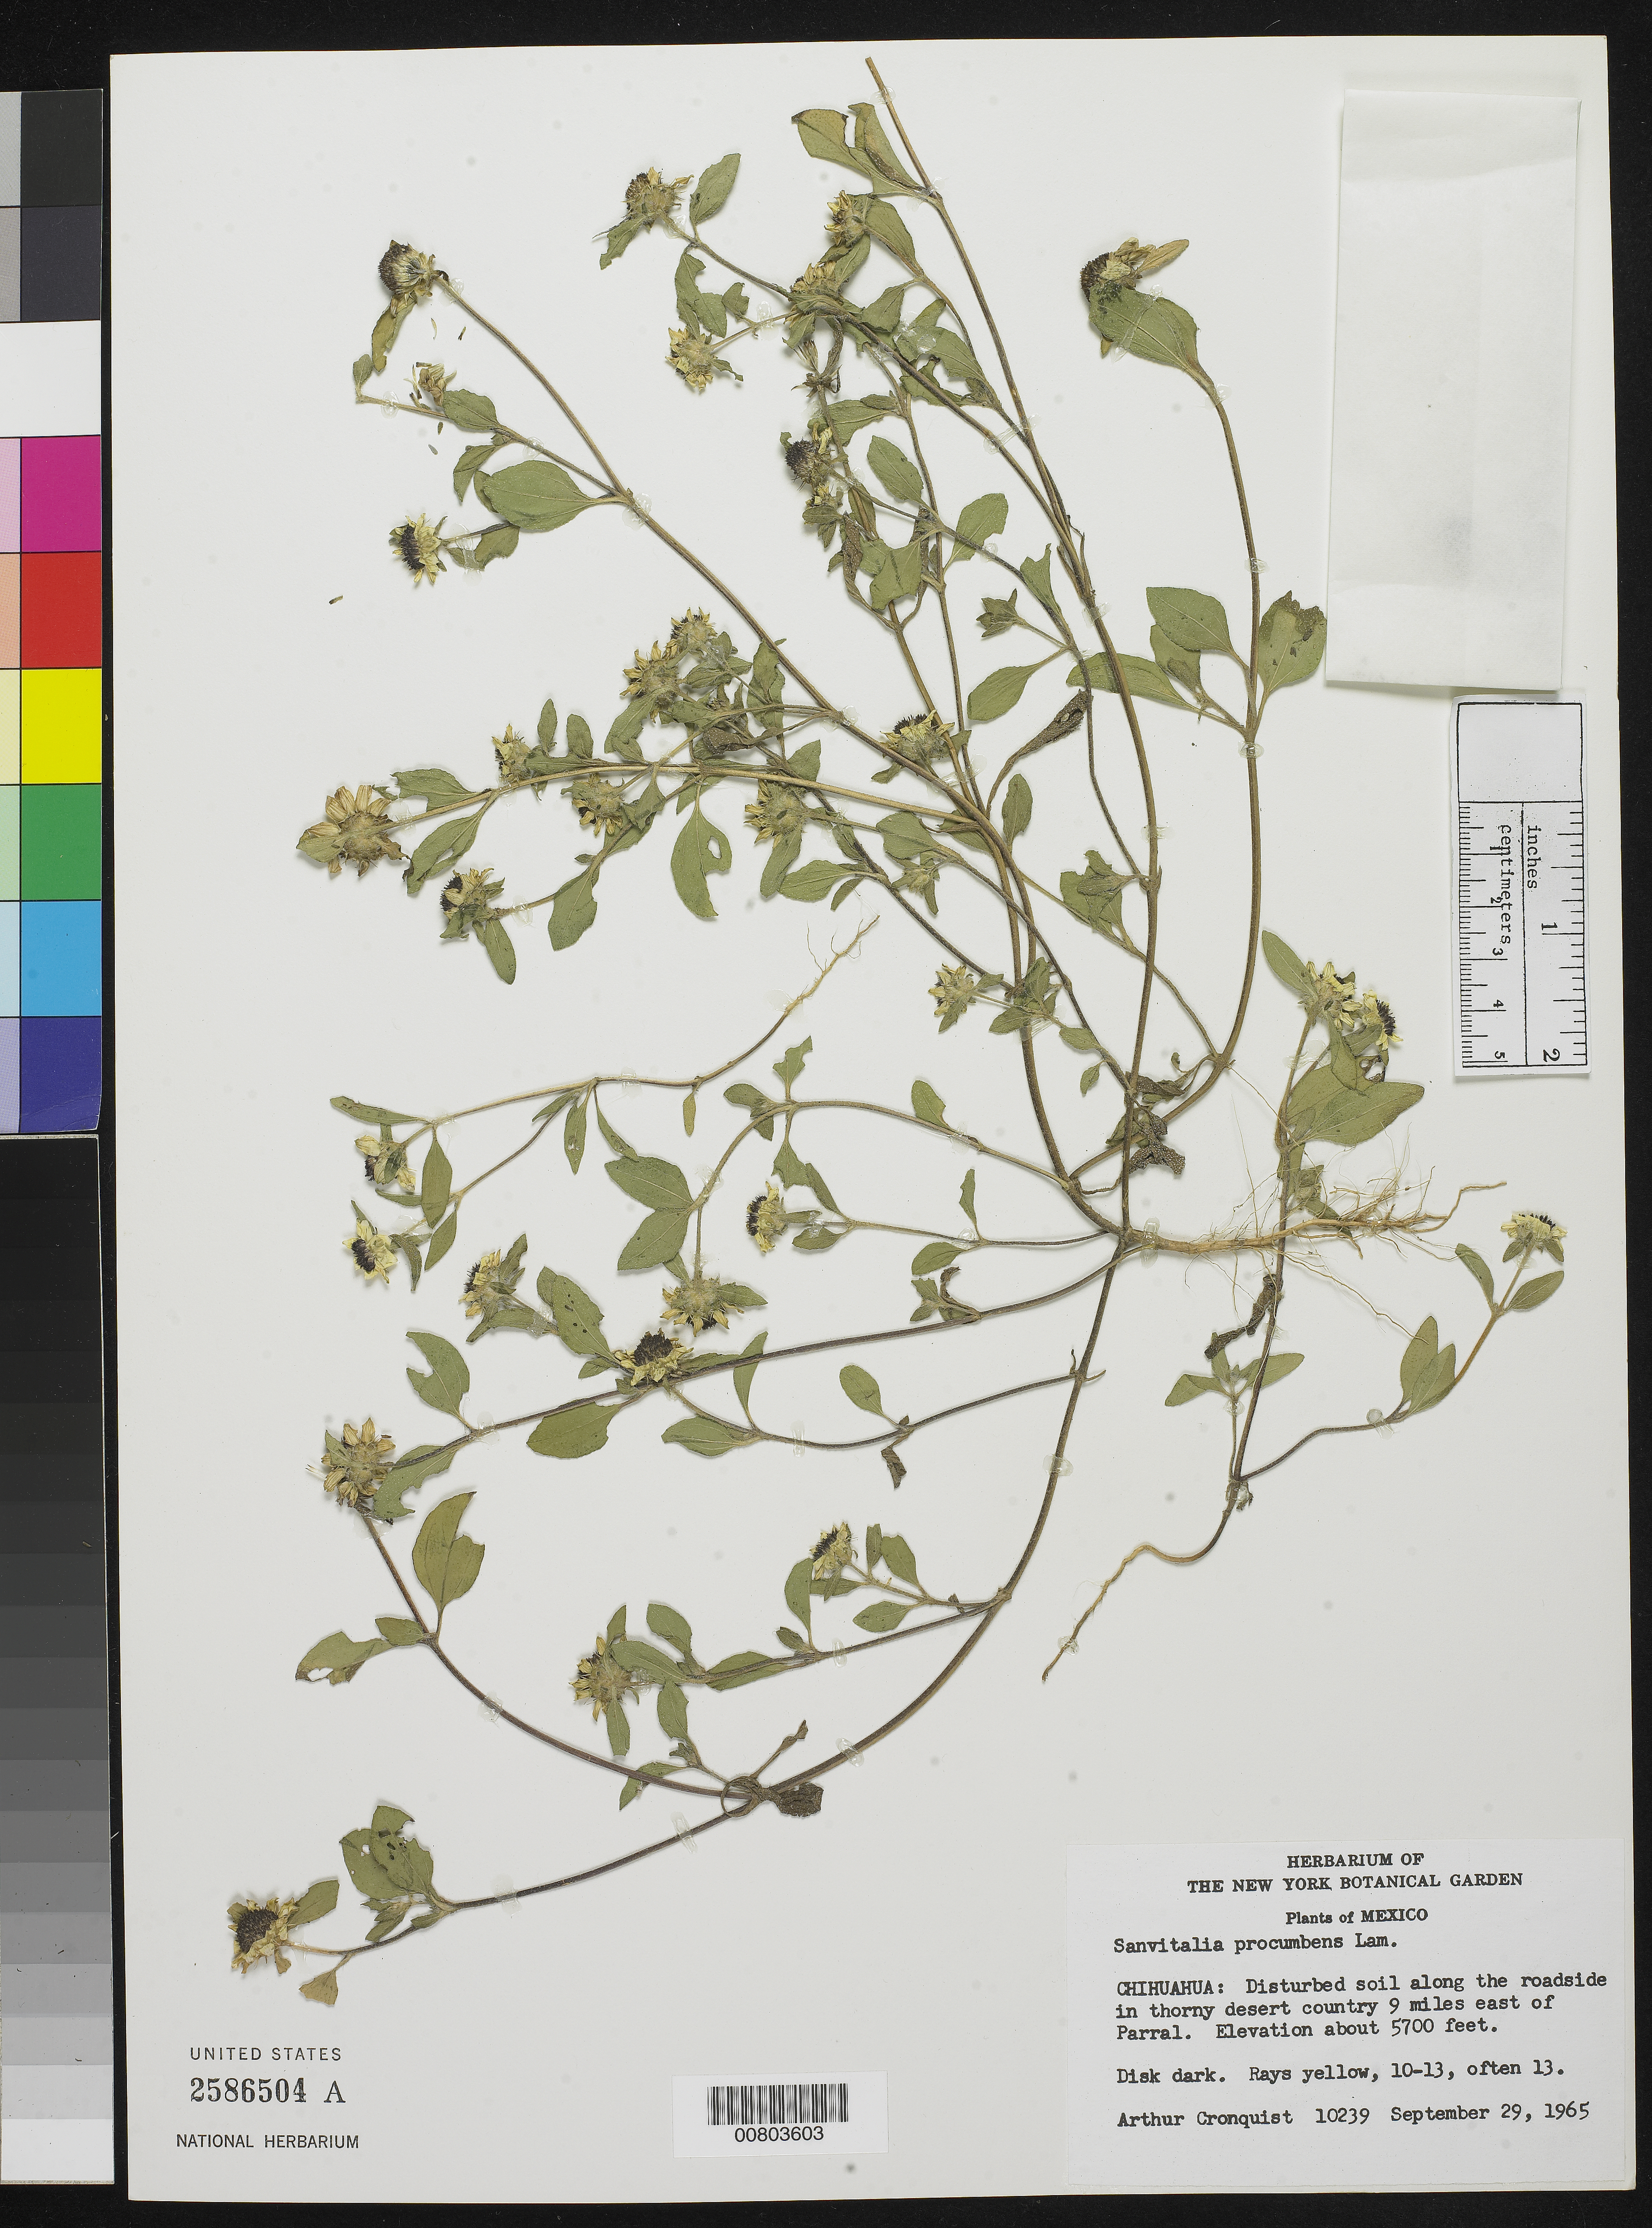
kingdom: Plantae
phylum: Tracheophyta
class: Magnoliopsida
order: Asterales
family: Asteraceae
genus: Sanvitalia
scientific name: Sanvitalia procumbens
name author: Lam.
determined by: Skibicki, Samuel V.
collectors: A. J. Cronquist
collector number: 10239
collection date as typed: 29 Sep 1965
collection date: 1965-09-29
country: Mexico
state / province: Chihuahua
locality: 9 miles east of Parral, Chihuahua.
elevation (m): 1737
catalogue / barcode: US 2586504A